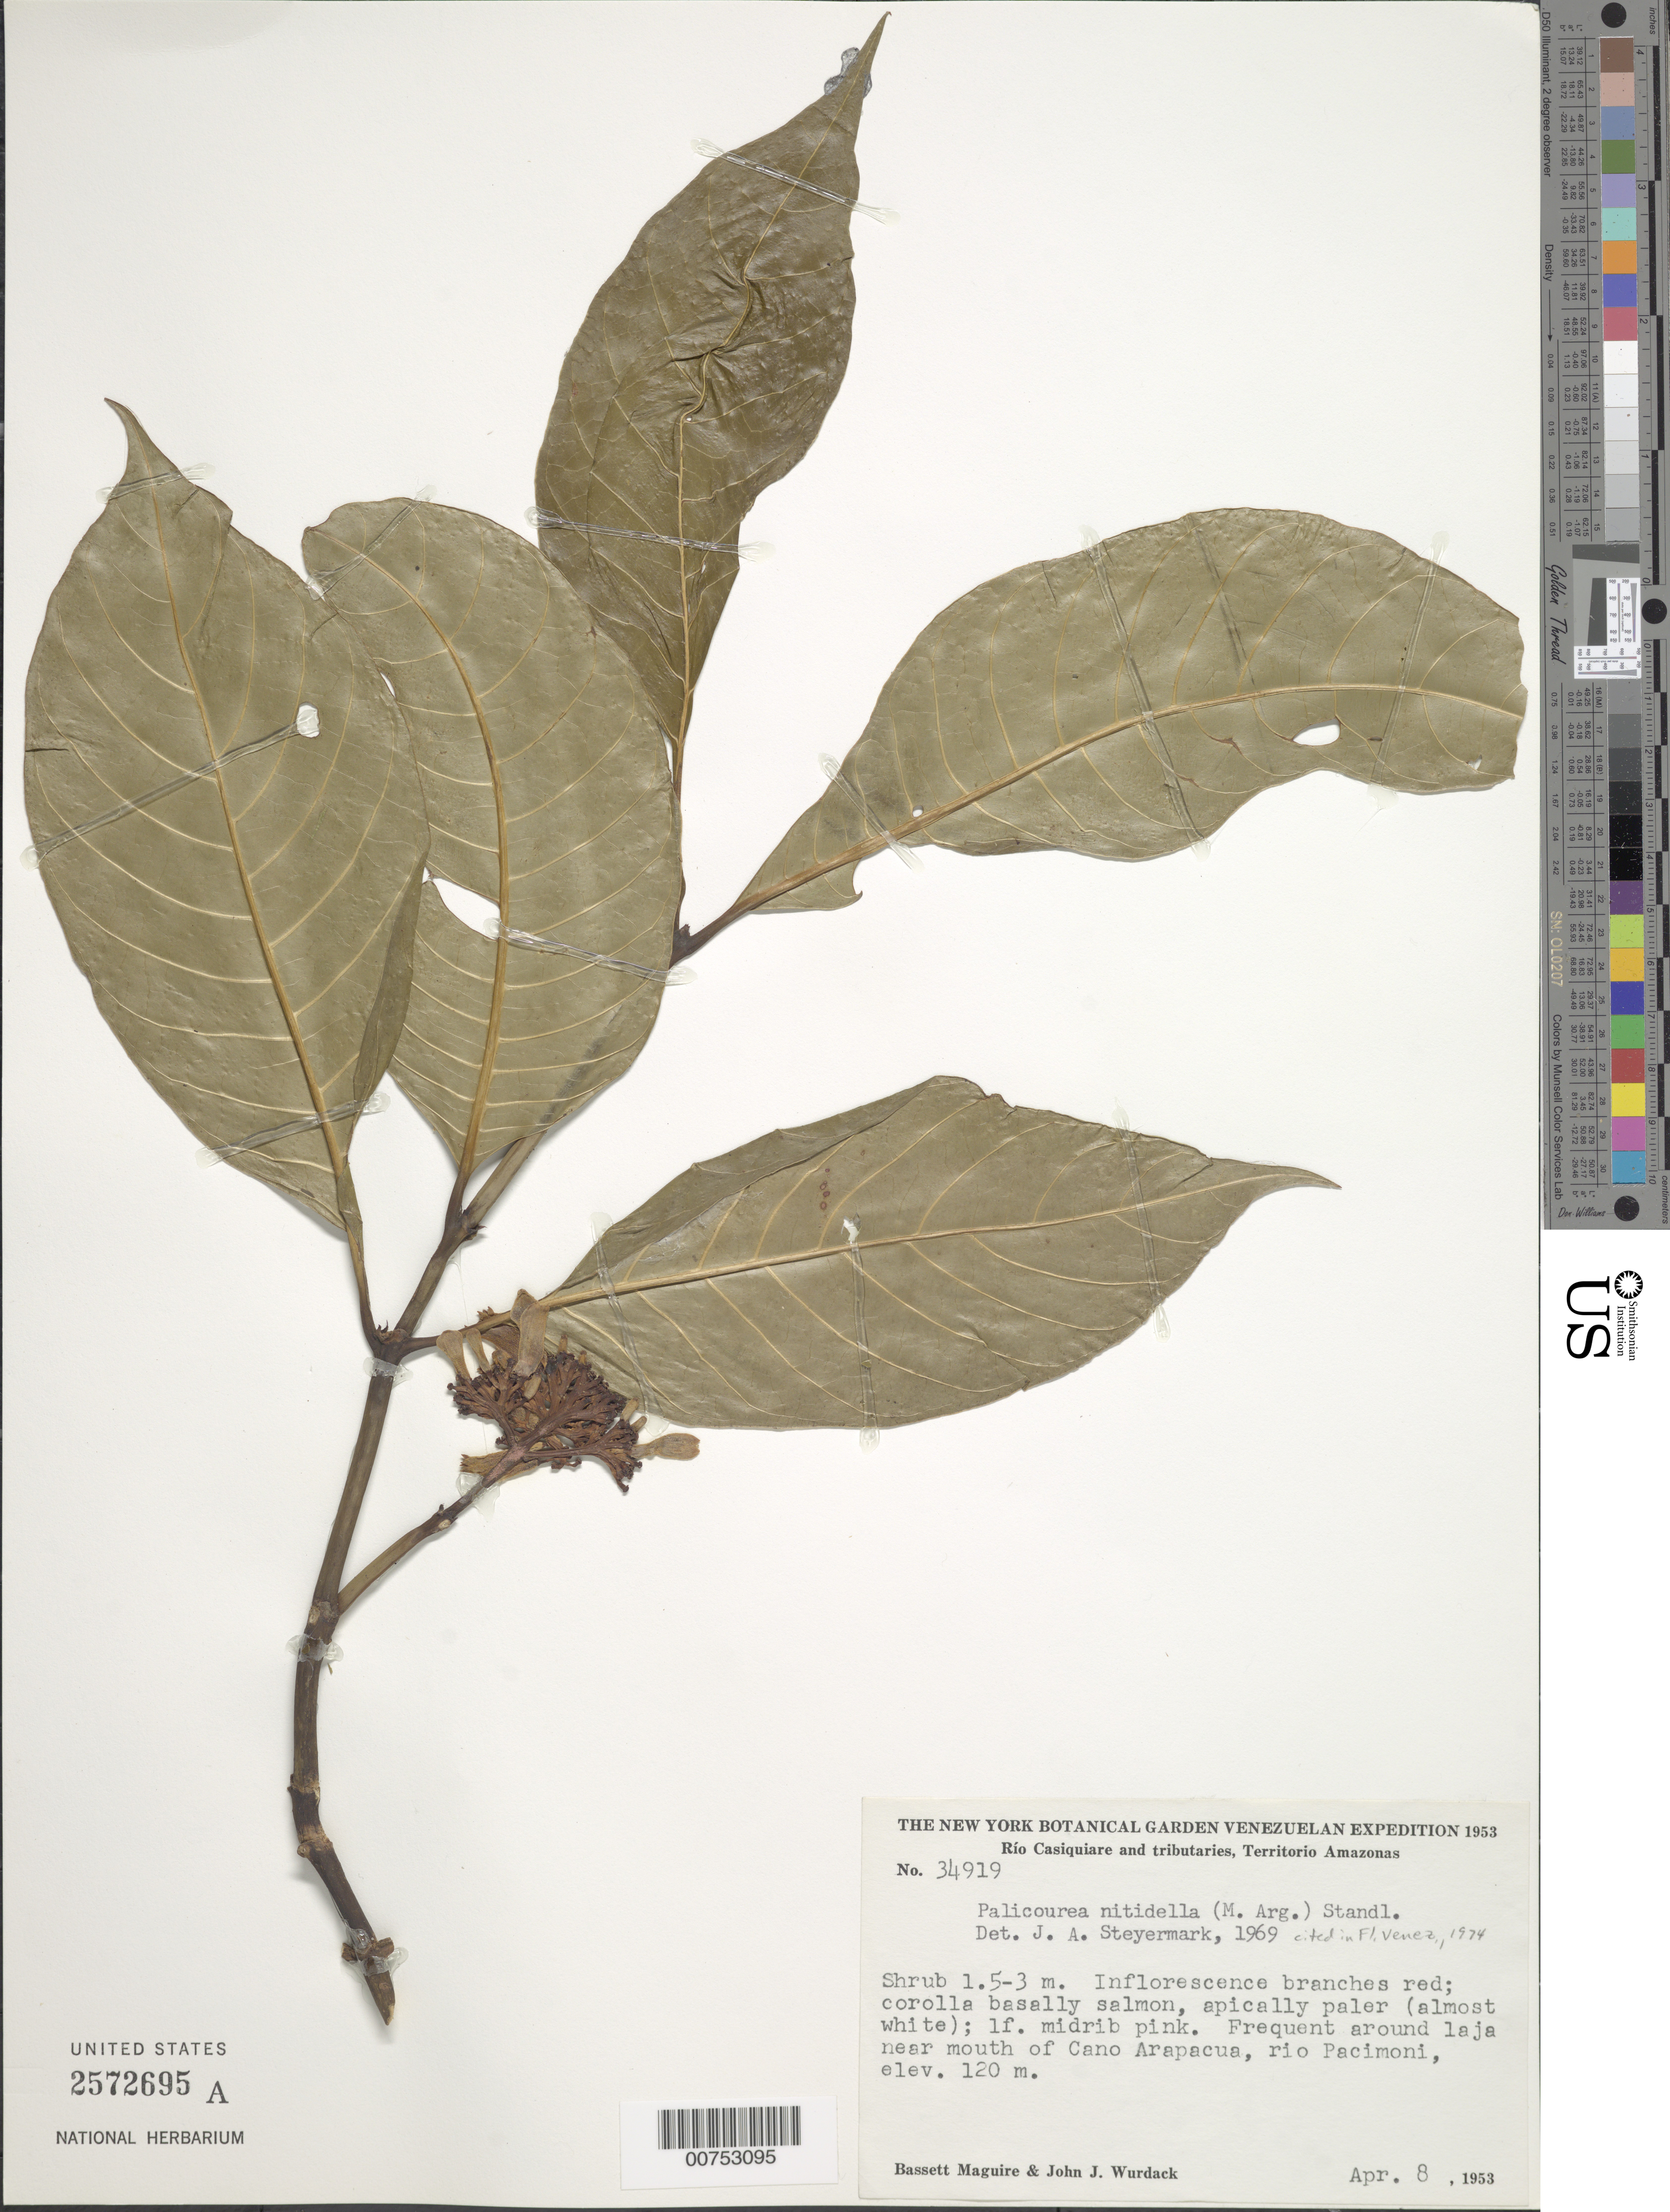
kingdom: Plantae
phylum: Tracheophyta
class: Magnoliopsida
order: Gentianales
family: Rubiaceae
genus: Palicourea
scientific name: Palicourea nitidella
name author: (Müll. Arg.) Standl.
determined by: Steyermark, Julian A., (VEN)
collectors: B. Maguire & J. J. Wurdack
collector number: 34919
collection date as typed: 8-Apr-53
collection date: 1953-04-08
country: Venezuela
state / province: Amazonas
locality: Río Pacimoni, Caño Arapacua, near mouth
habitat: Around laja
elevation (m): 120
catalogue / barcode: US 2572695A